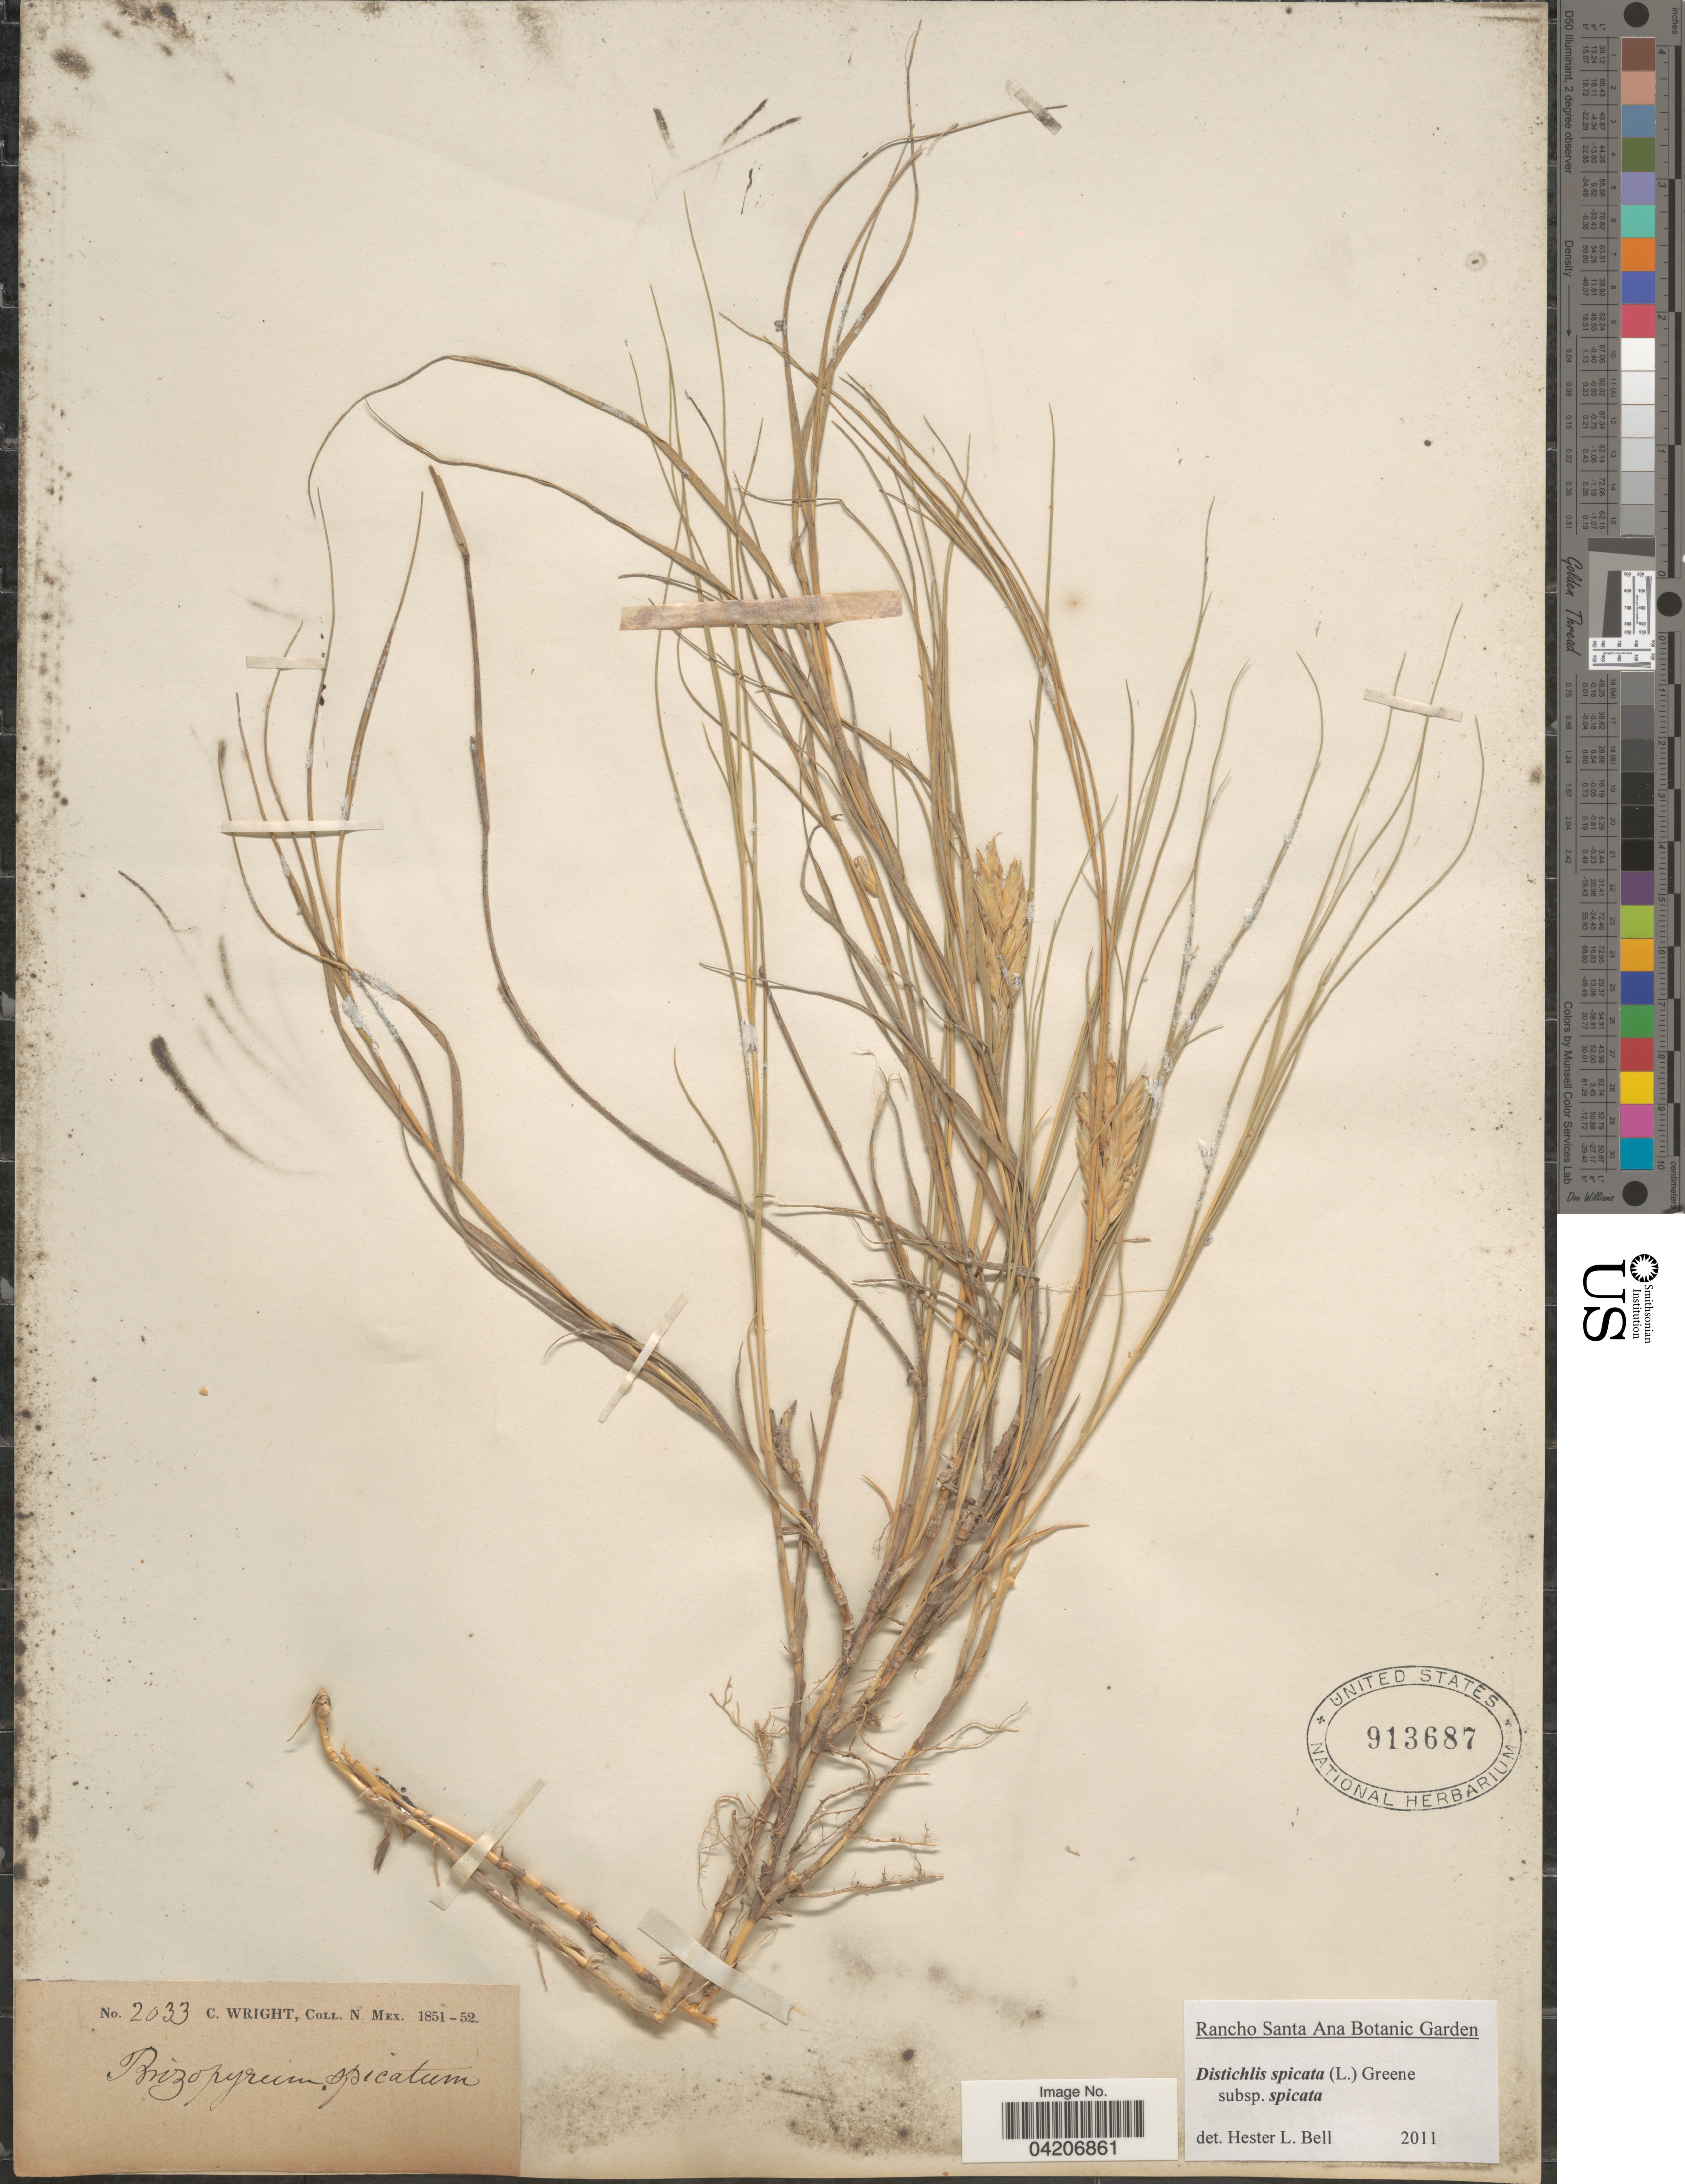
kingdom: Plantae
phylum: Tracheophyta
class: Liliopsida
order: Poales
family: Poaceae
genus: Distichlis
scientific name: Distichlis spicata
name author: (L.) Greene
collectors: C. Wright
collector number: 2033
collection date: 1851/1852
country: United States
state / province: New Mexico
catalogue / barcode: US 913687